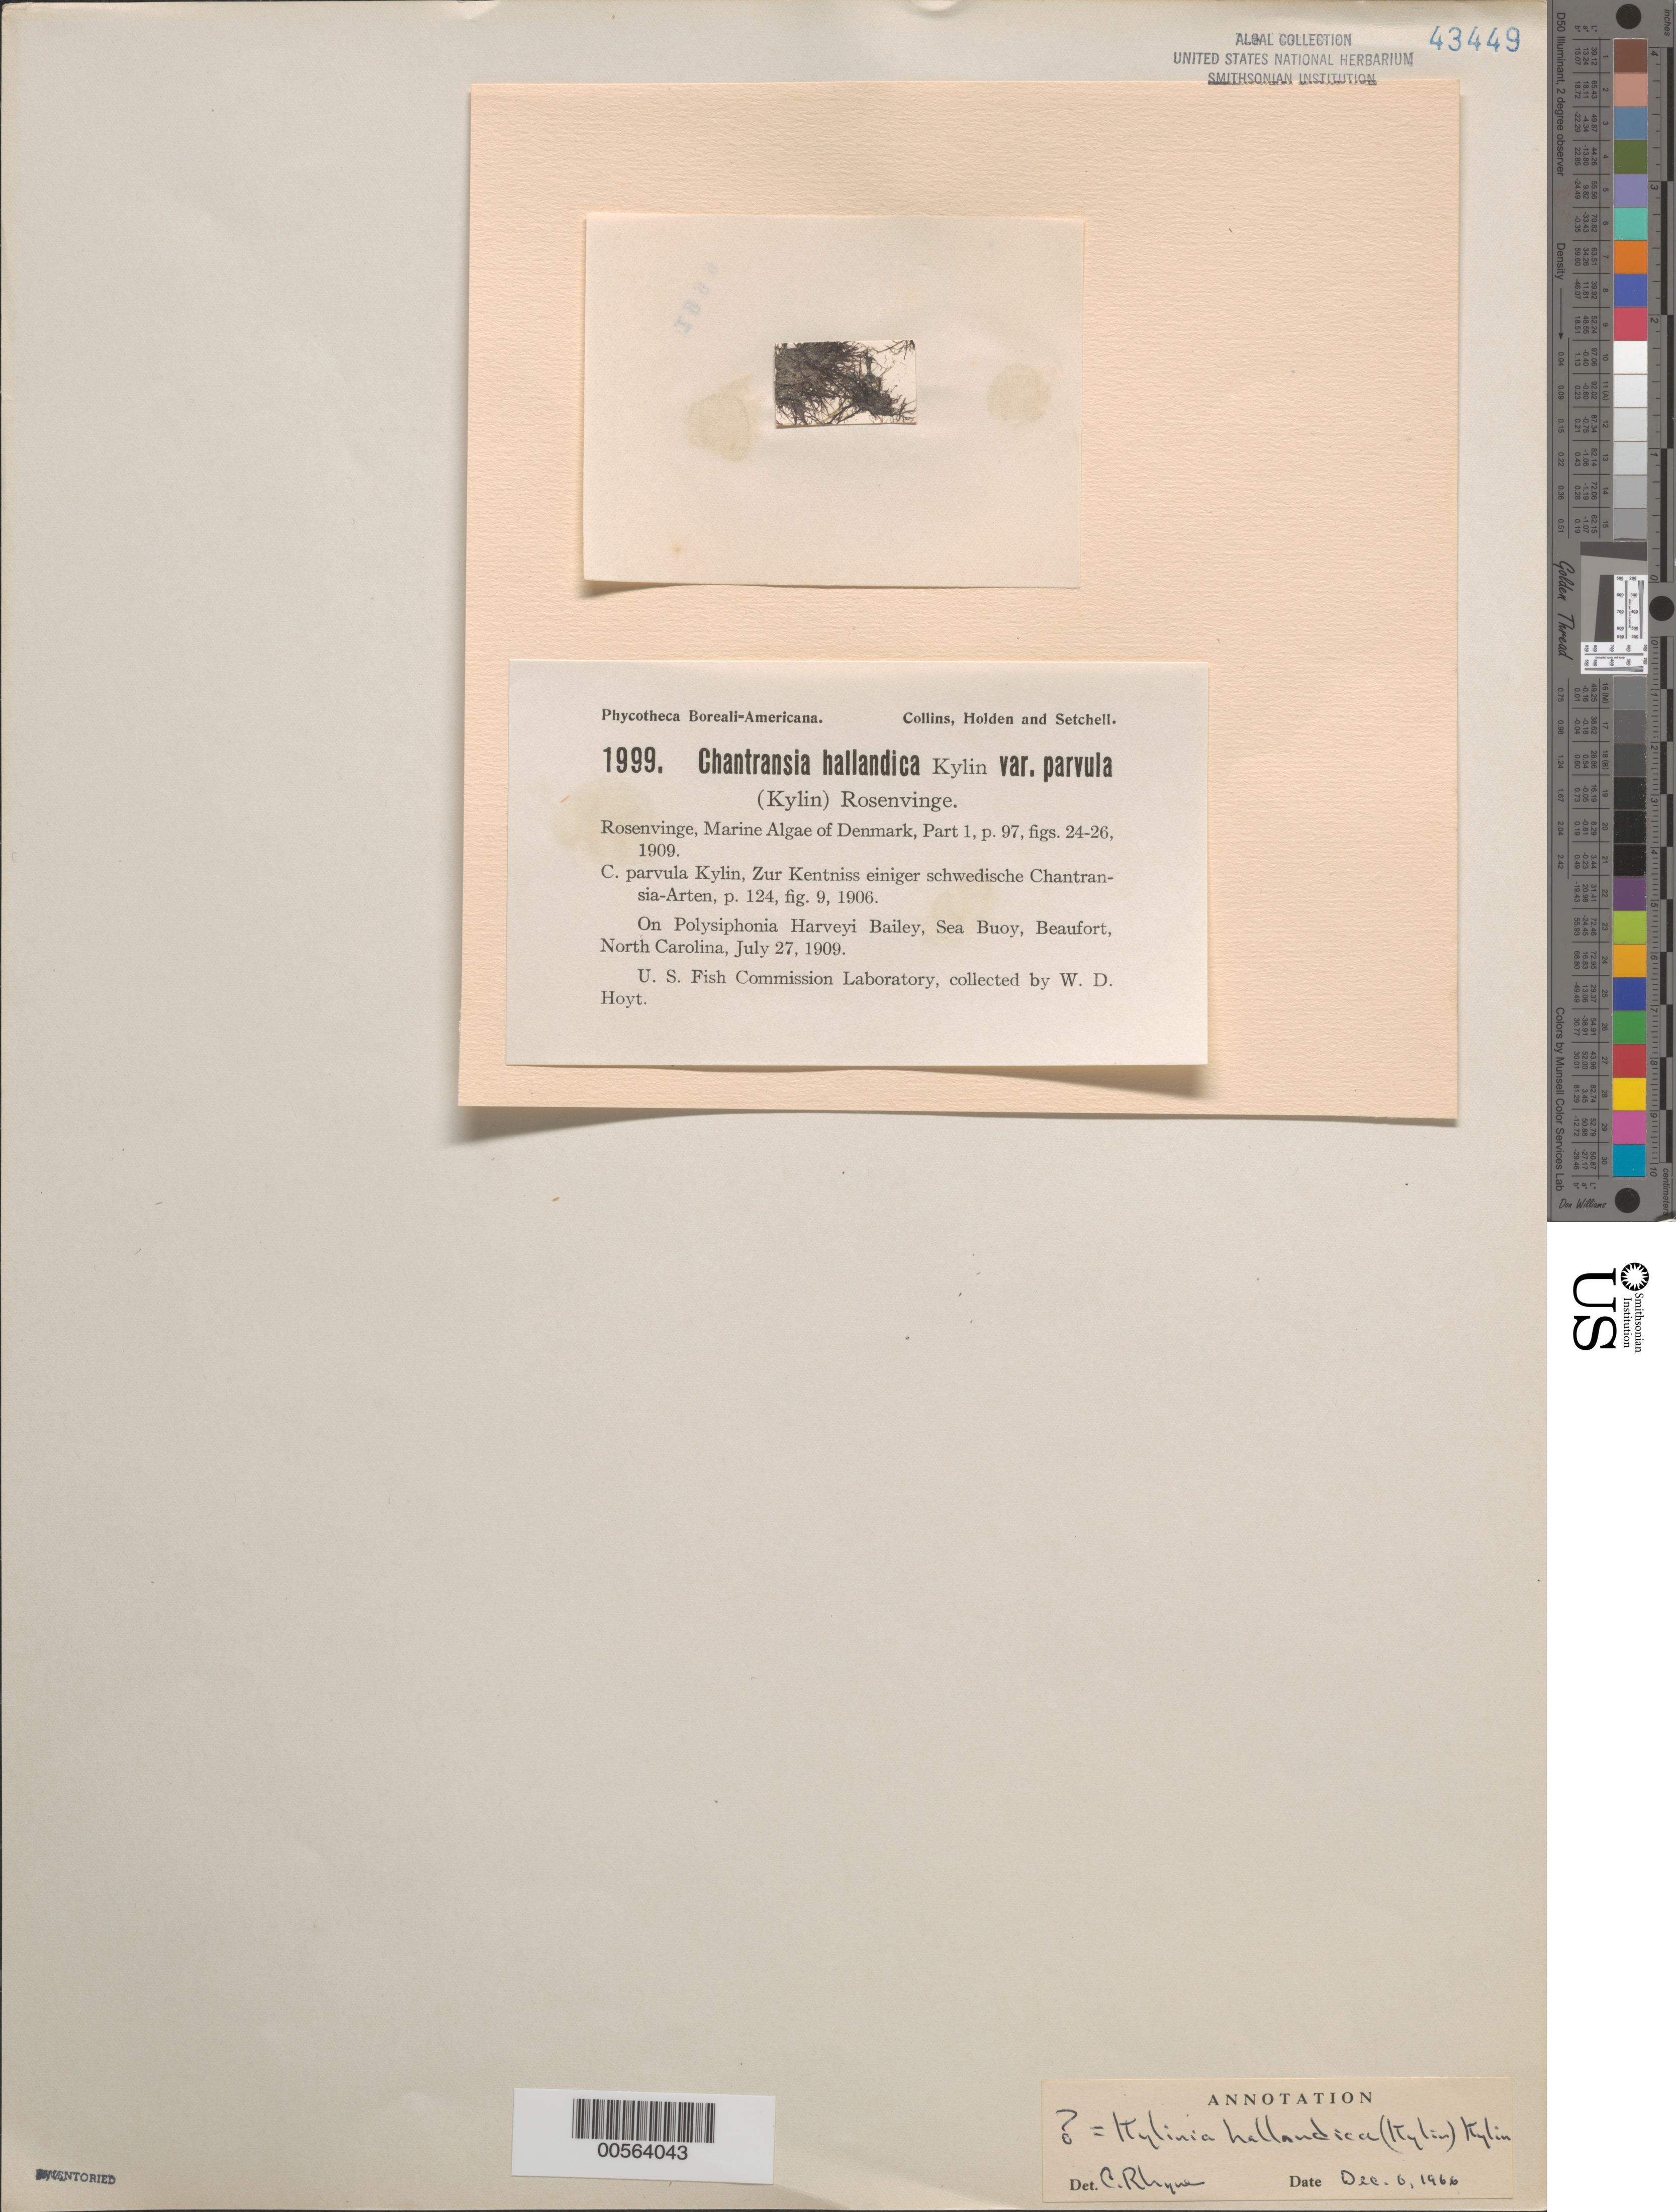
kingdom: Plantae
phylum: Rhodophyta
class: Florideophyceae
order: Colaconematales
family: Colaconemataceae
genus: Colaconema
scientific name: Colaconema hallandicum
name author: (Kylin) Afonso-Carrillo et al.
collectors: W. D. Hoyt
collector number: PB-A 1999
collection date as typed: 27 Jul 1909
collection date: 1909-07-27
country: United States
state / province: North Carolina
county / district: Carteret County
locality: Beaufort, sea buoy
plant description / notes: Collins, Holden & Setchell, Phycotheca Boreali-Americana, as Chantransia hallandica v. parvula; US Fish Commission laboratory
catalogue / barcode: US 43449